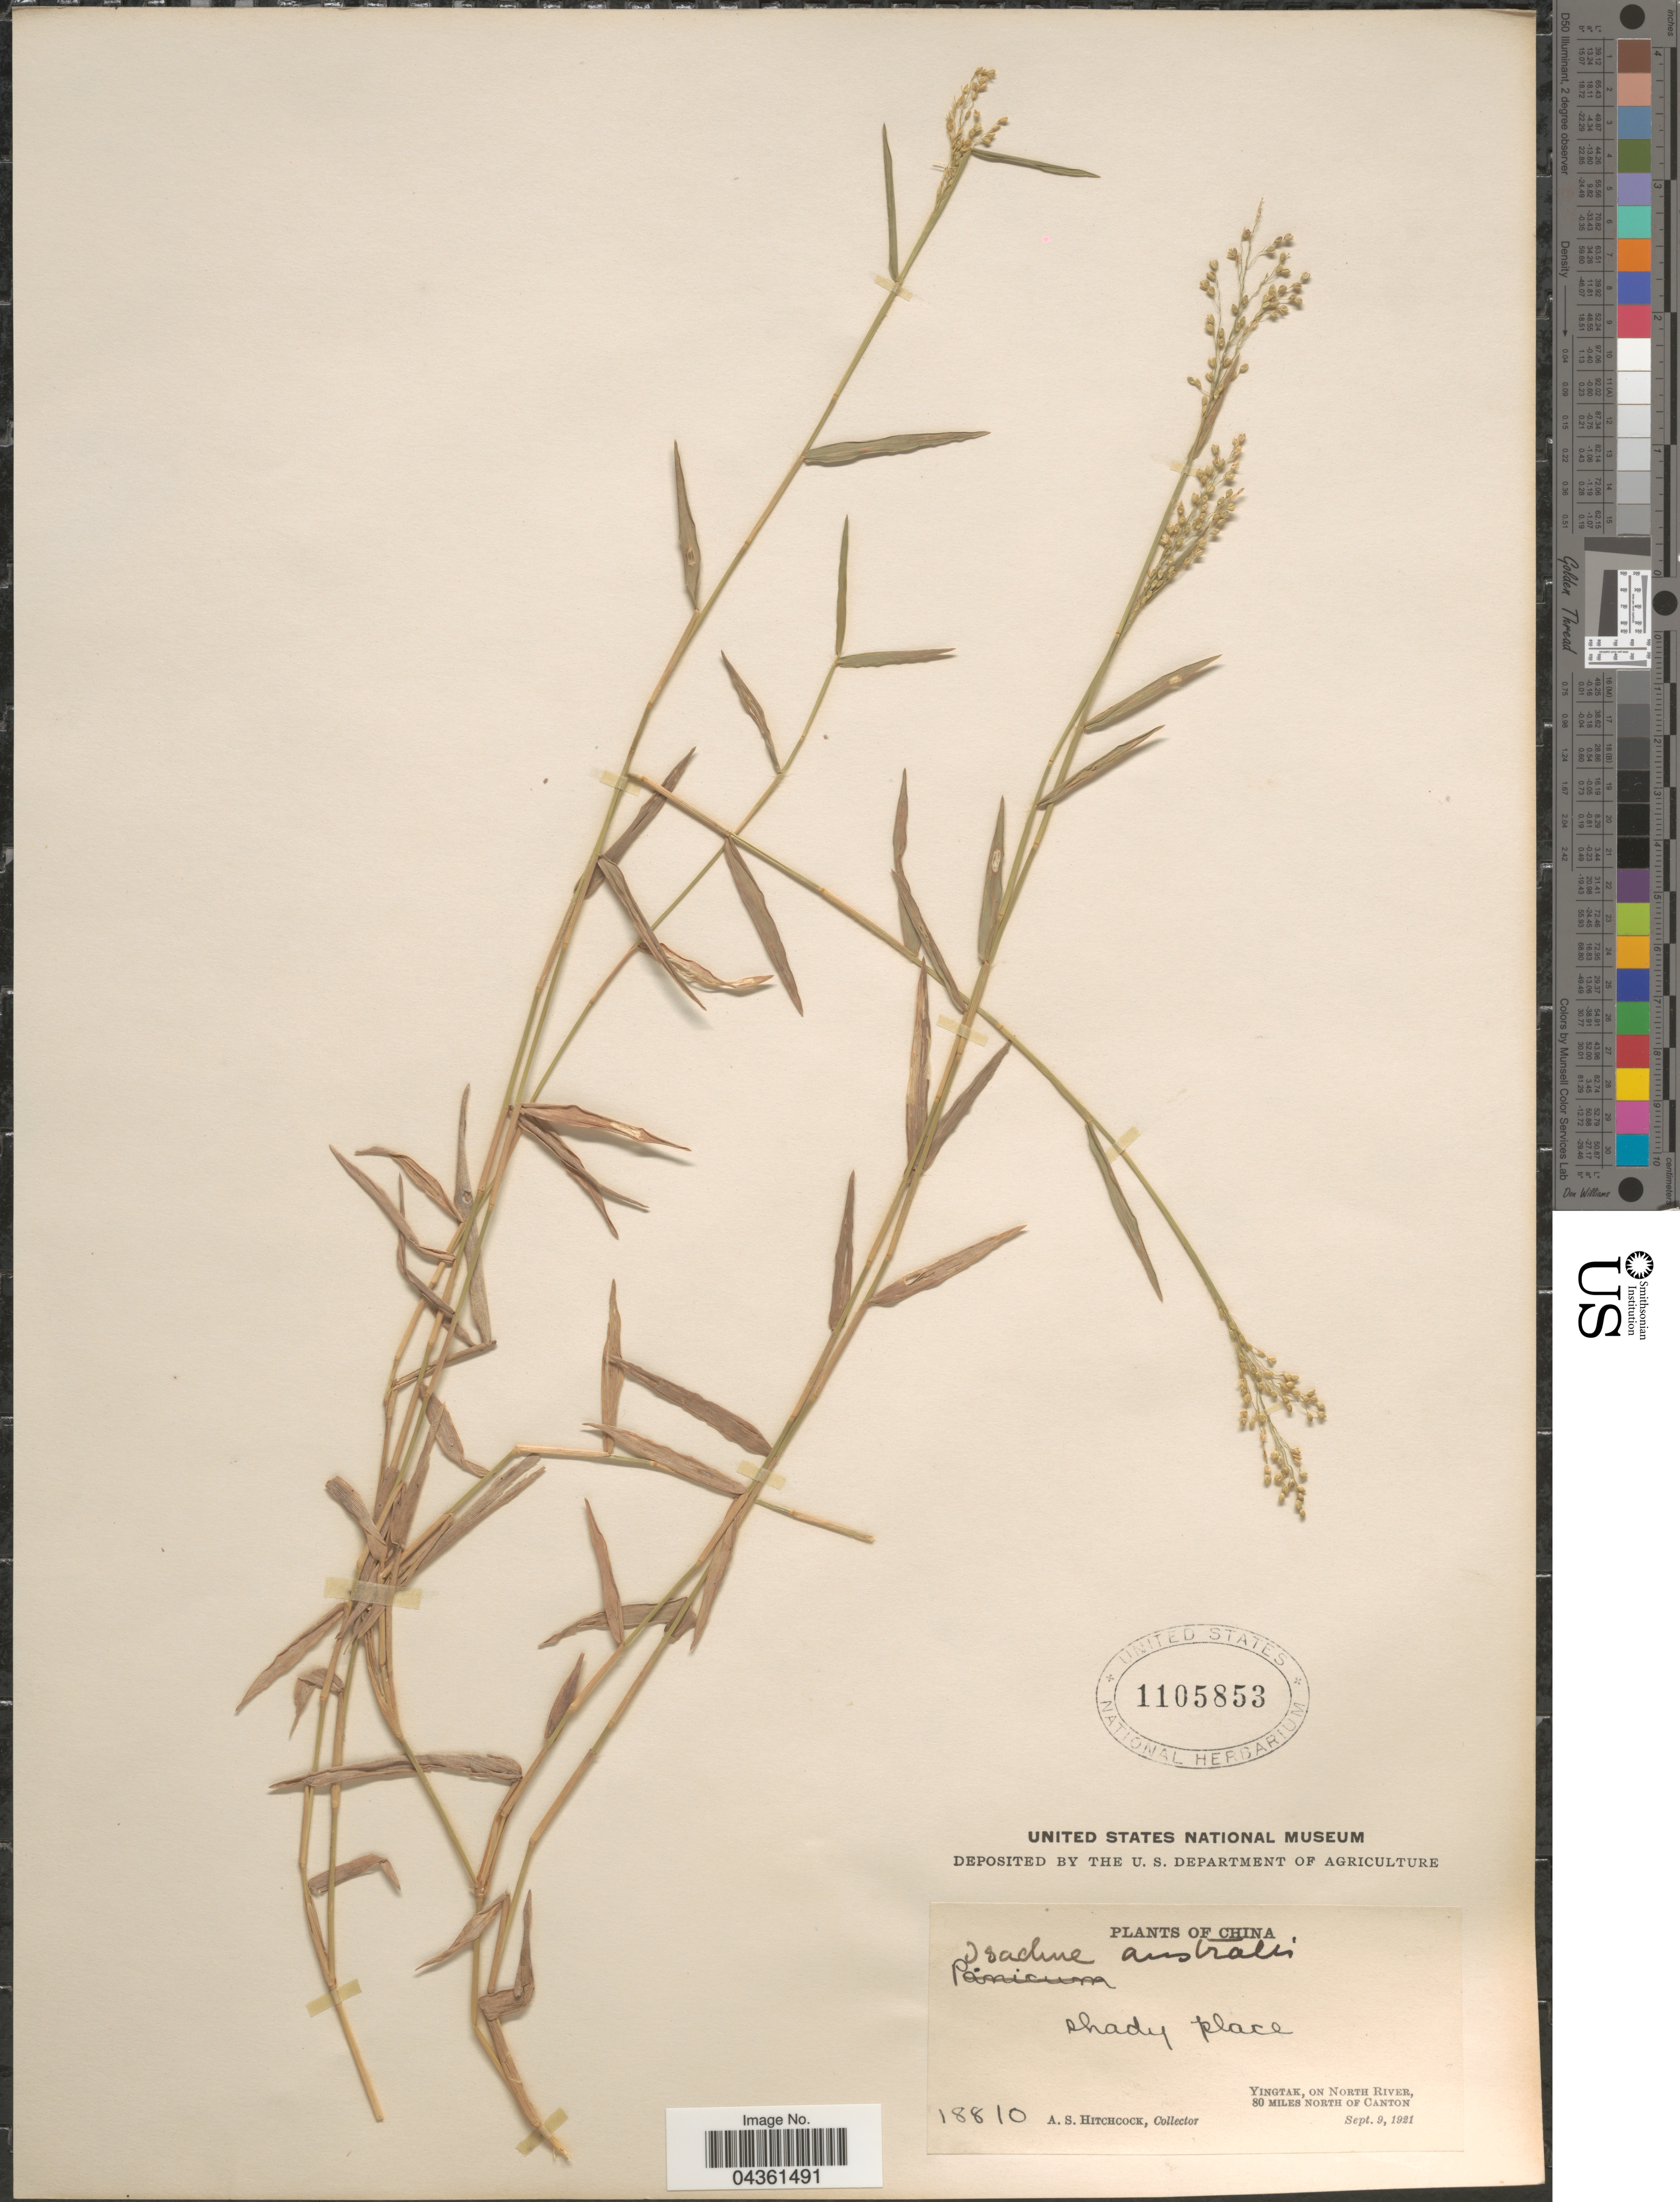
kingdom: Plantae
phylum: Tracheophyta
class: Liliopsida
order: Poales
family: Poaceae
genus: Isachne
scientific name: Isachne globosa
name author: (Thunb.) Kuntze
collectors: A. S. Hitchcock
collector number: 18810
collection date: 1921-09-09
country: China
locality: Yingtak, on North River, 80 miles north of Canton.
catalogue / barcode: US 1105853